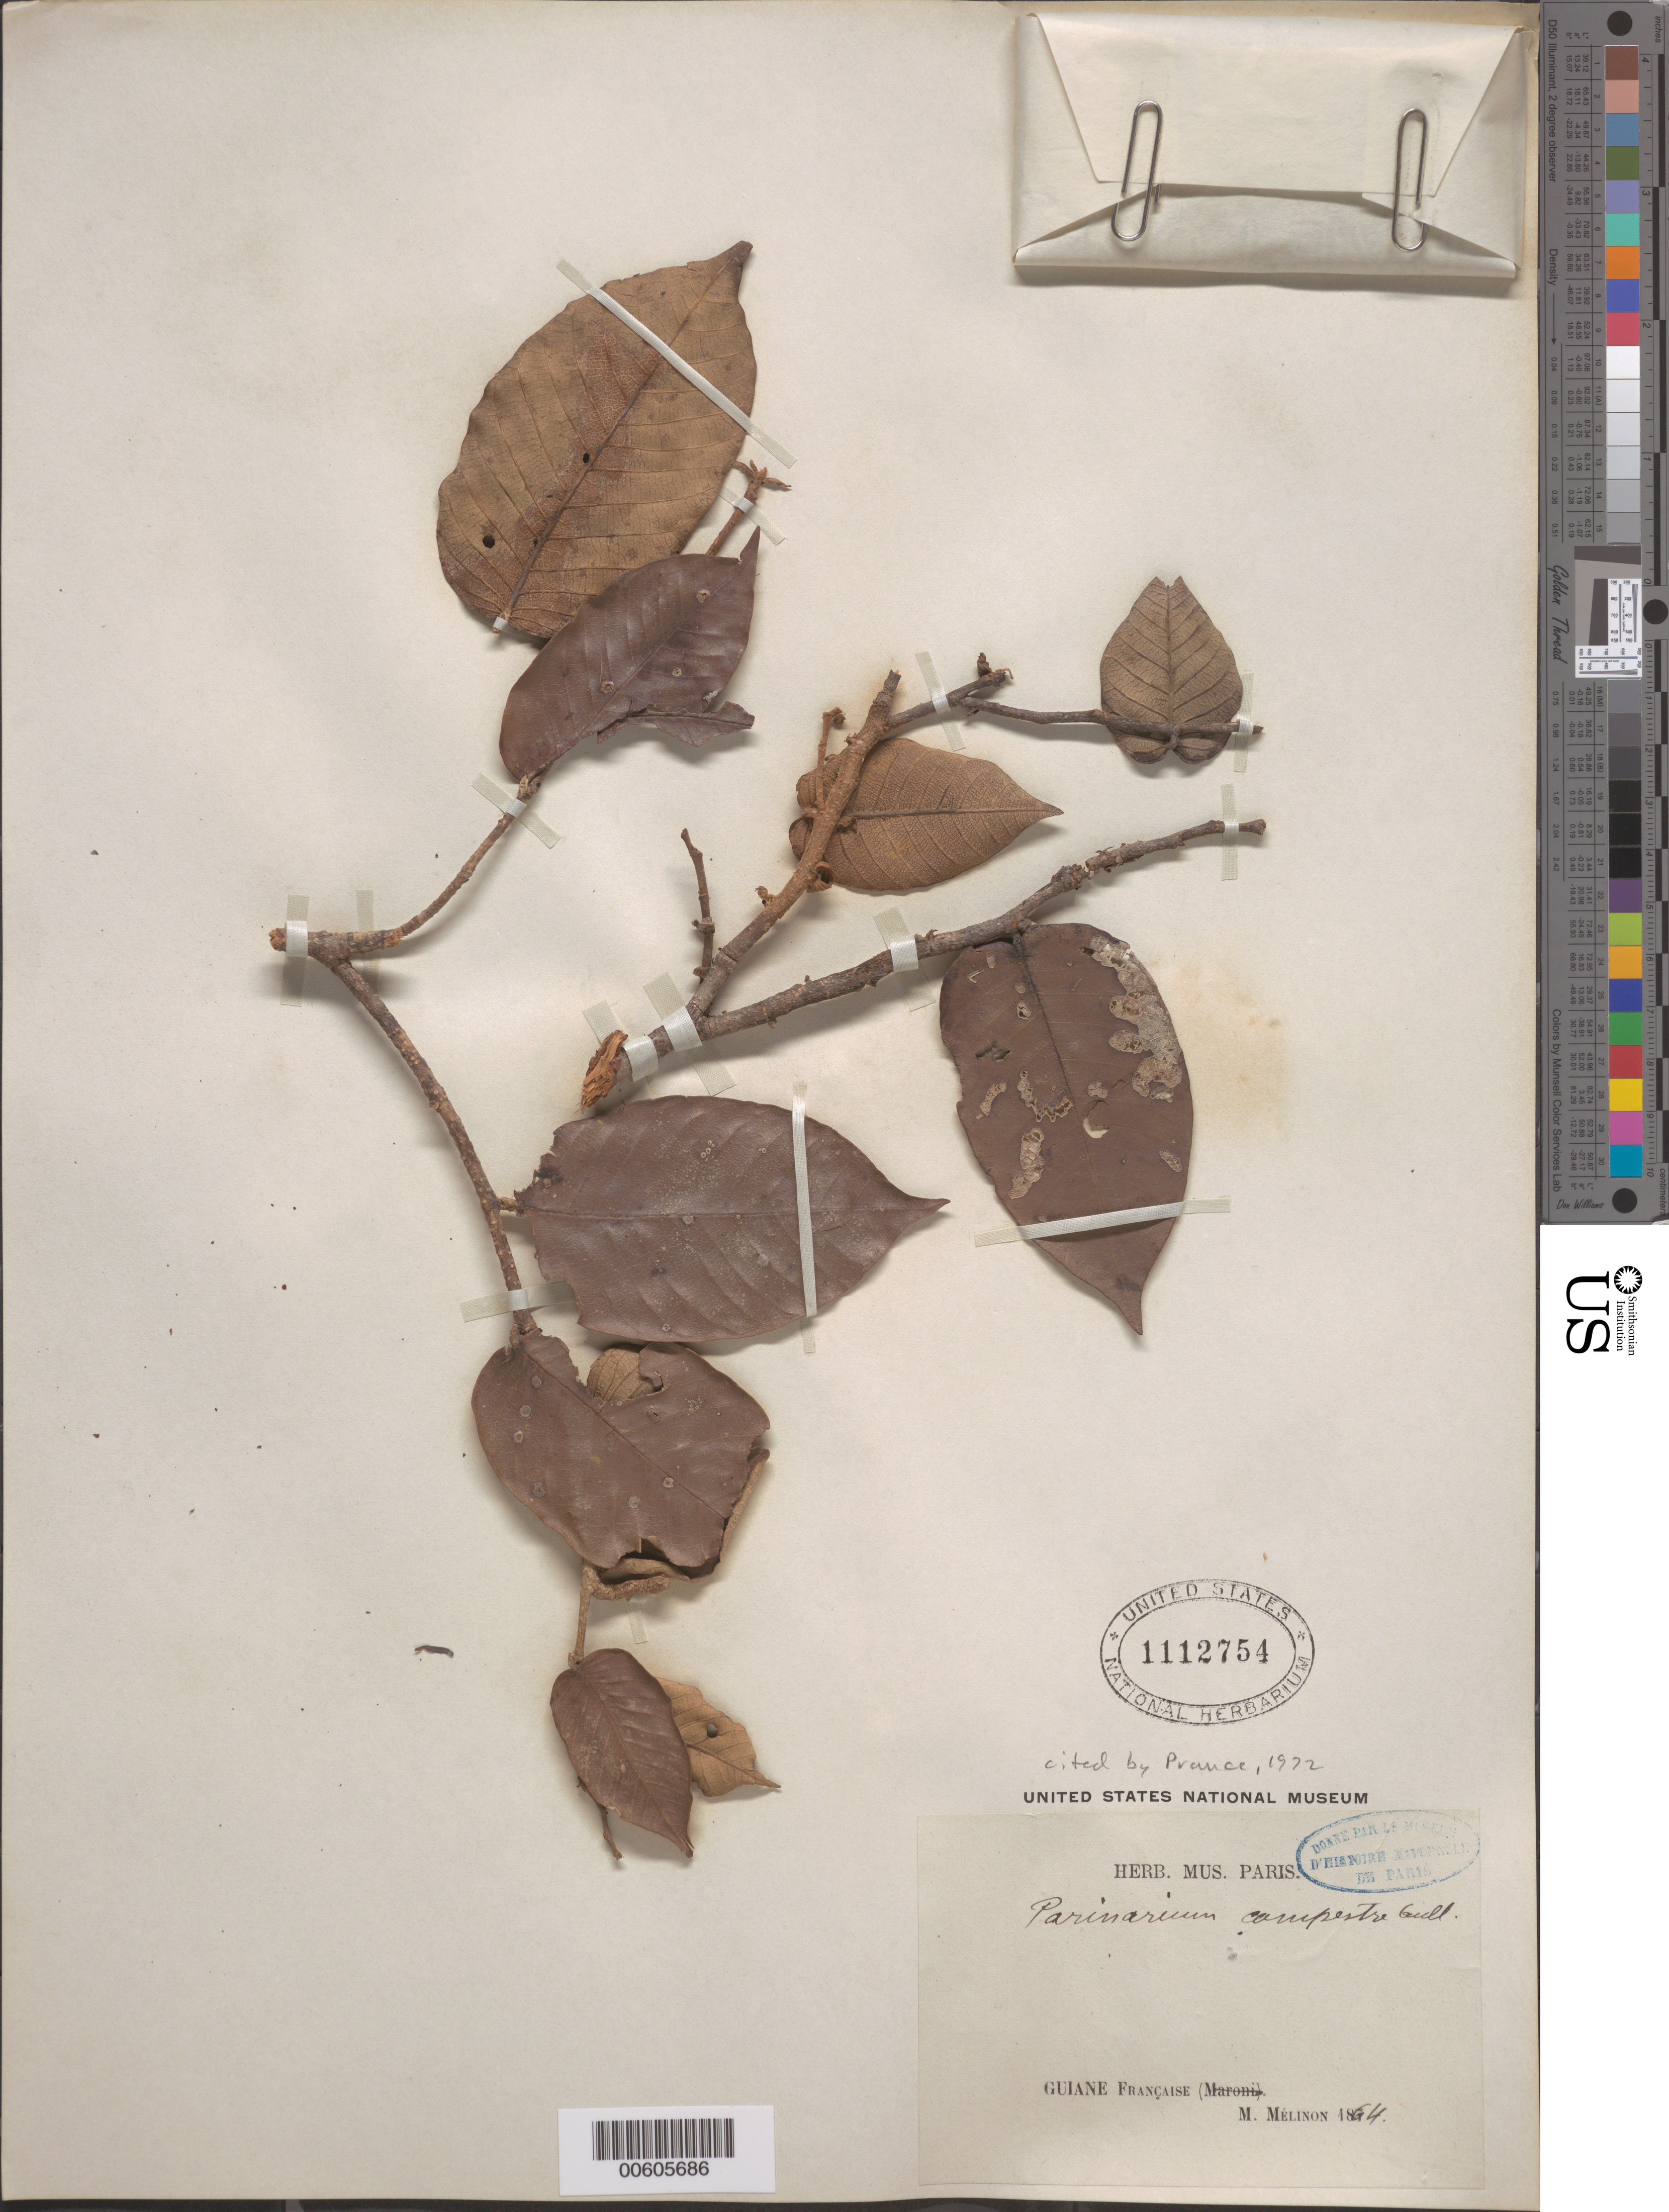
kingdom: Plantae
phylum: Tracheophyta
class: Magnoliopsida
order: Malpighiales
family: Chrysobalanaceae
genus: Parinari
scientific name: Parinari campestris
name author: Aubl.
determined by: Prance, G. T.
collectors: E. Mélinon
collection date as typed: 1864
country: French Guiana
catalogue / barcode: US 1112754